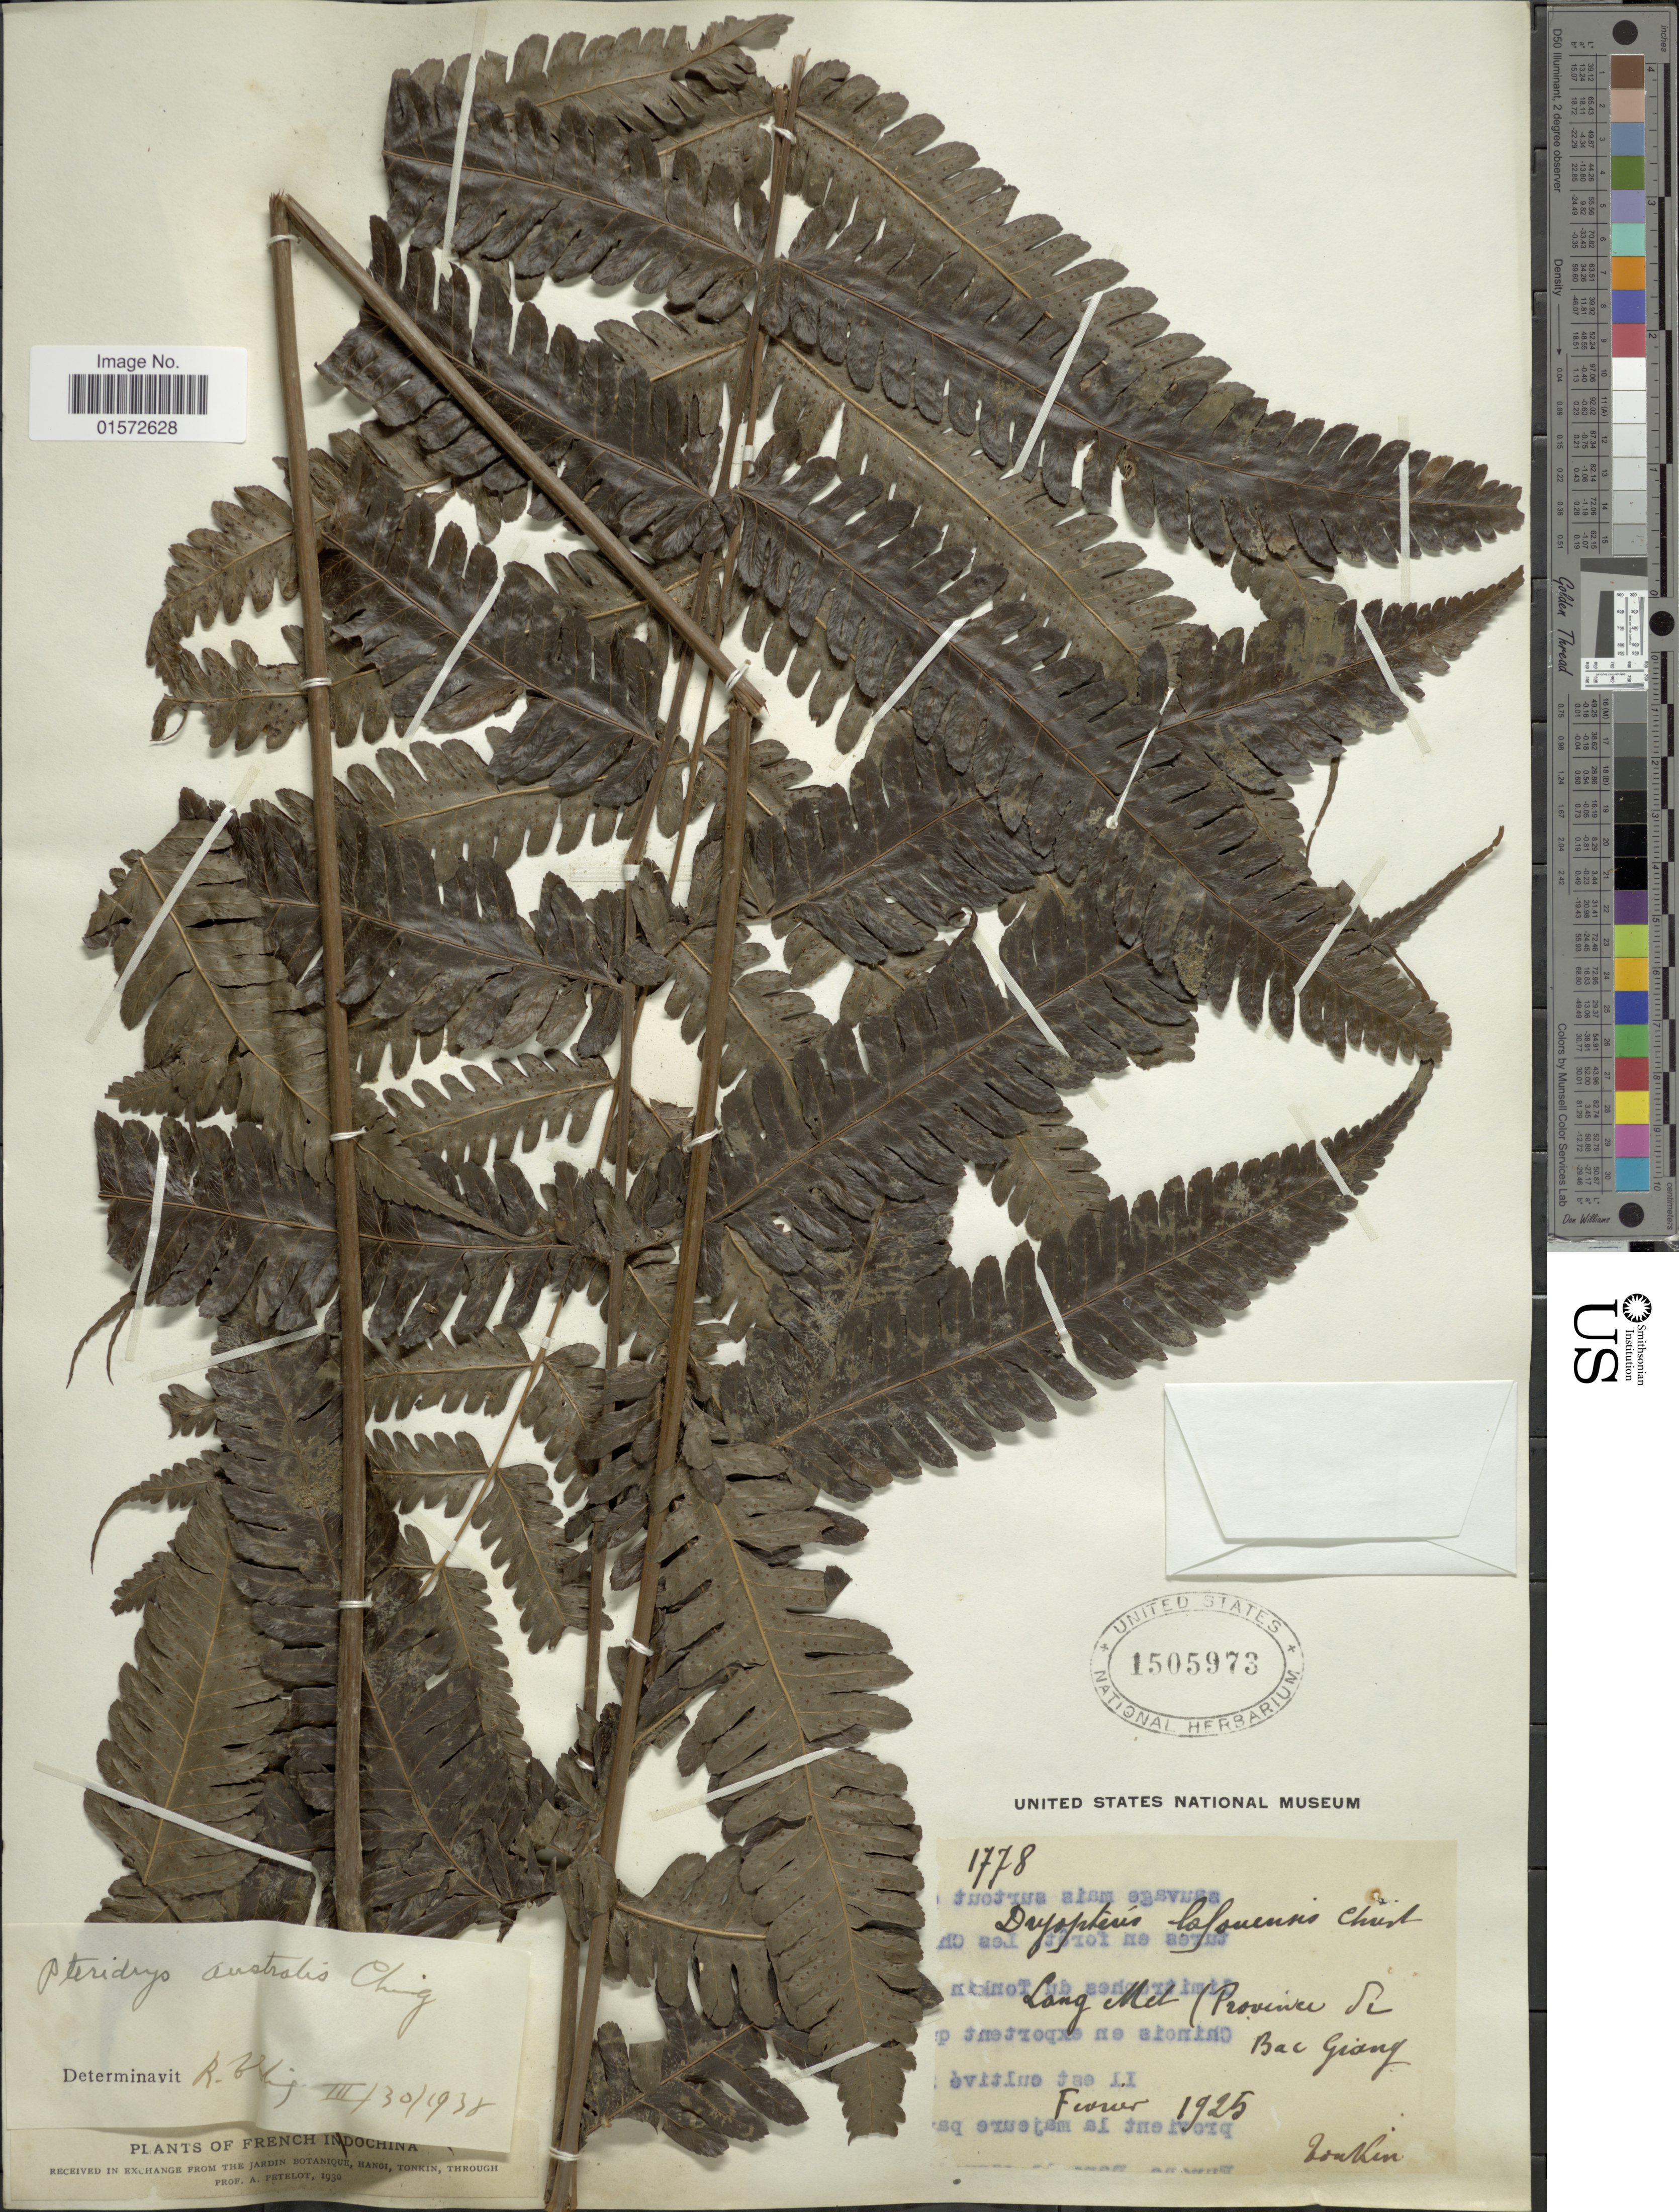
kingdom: Plantae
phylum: Tracheophyta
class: Polypodiopsida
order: Polypodiales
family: Tectariaceae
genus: Pteridrys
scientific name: Pteridrys australis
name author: Ching ex C. Chr. & Ching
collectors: A. Petelot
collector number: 1778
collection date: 1925-02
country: Vietnam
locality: French Indochina, Tonkin. Lang Met (Province Se Bac Giany [interpreted]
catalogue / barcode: US 1505973